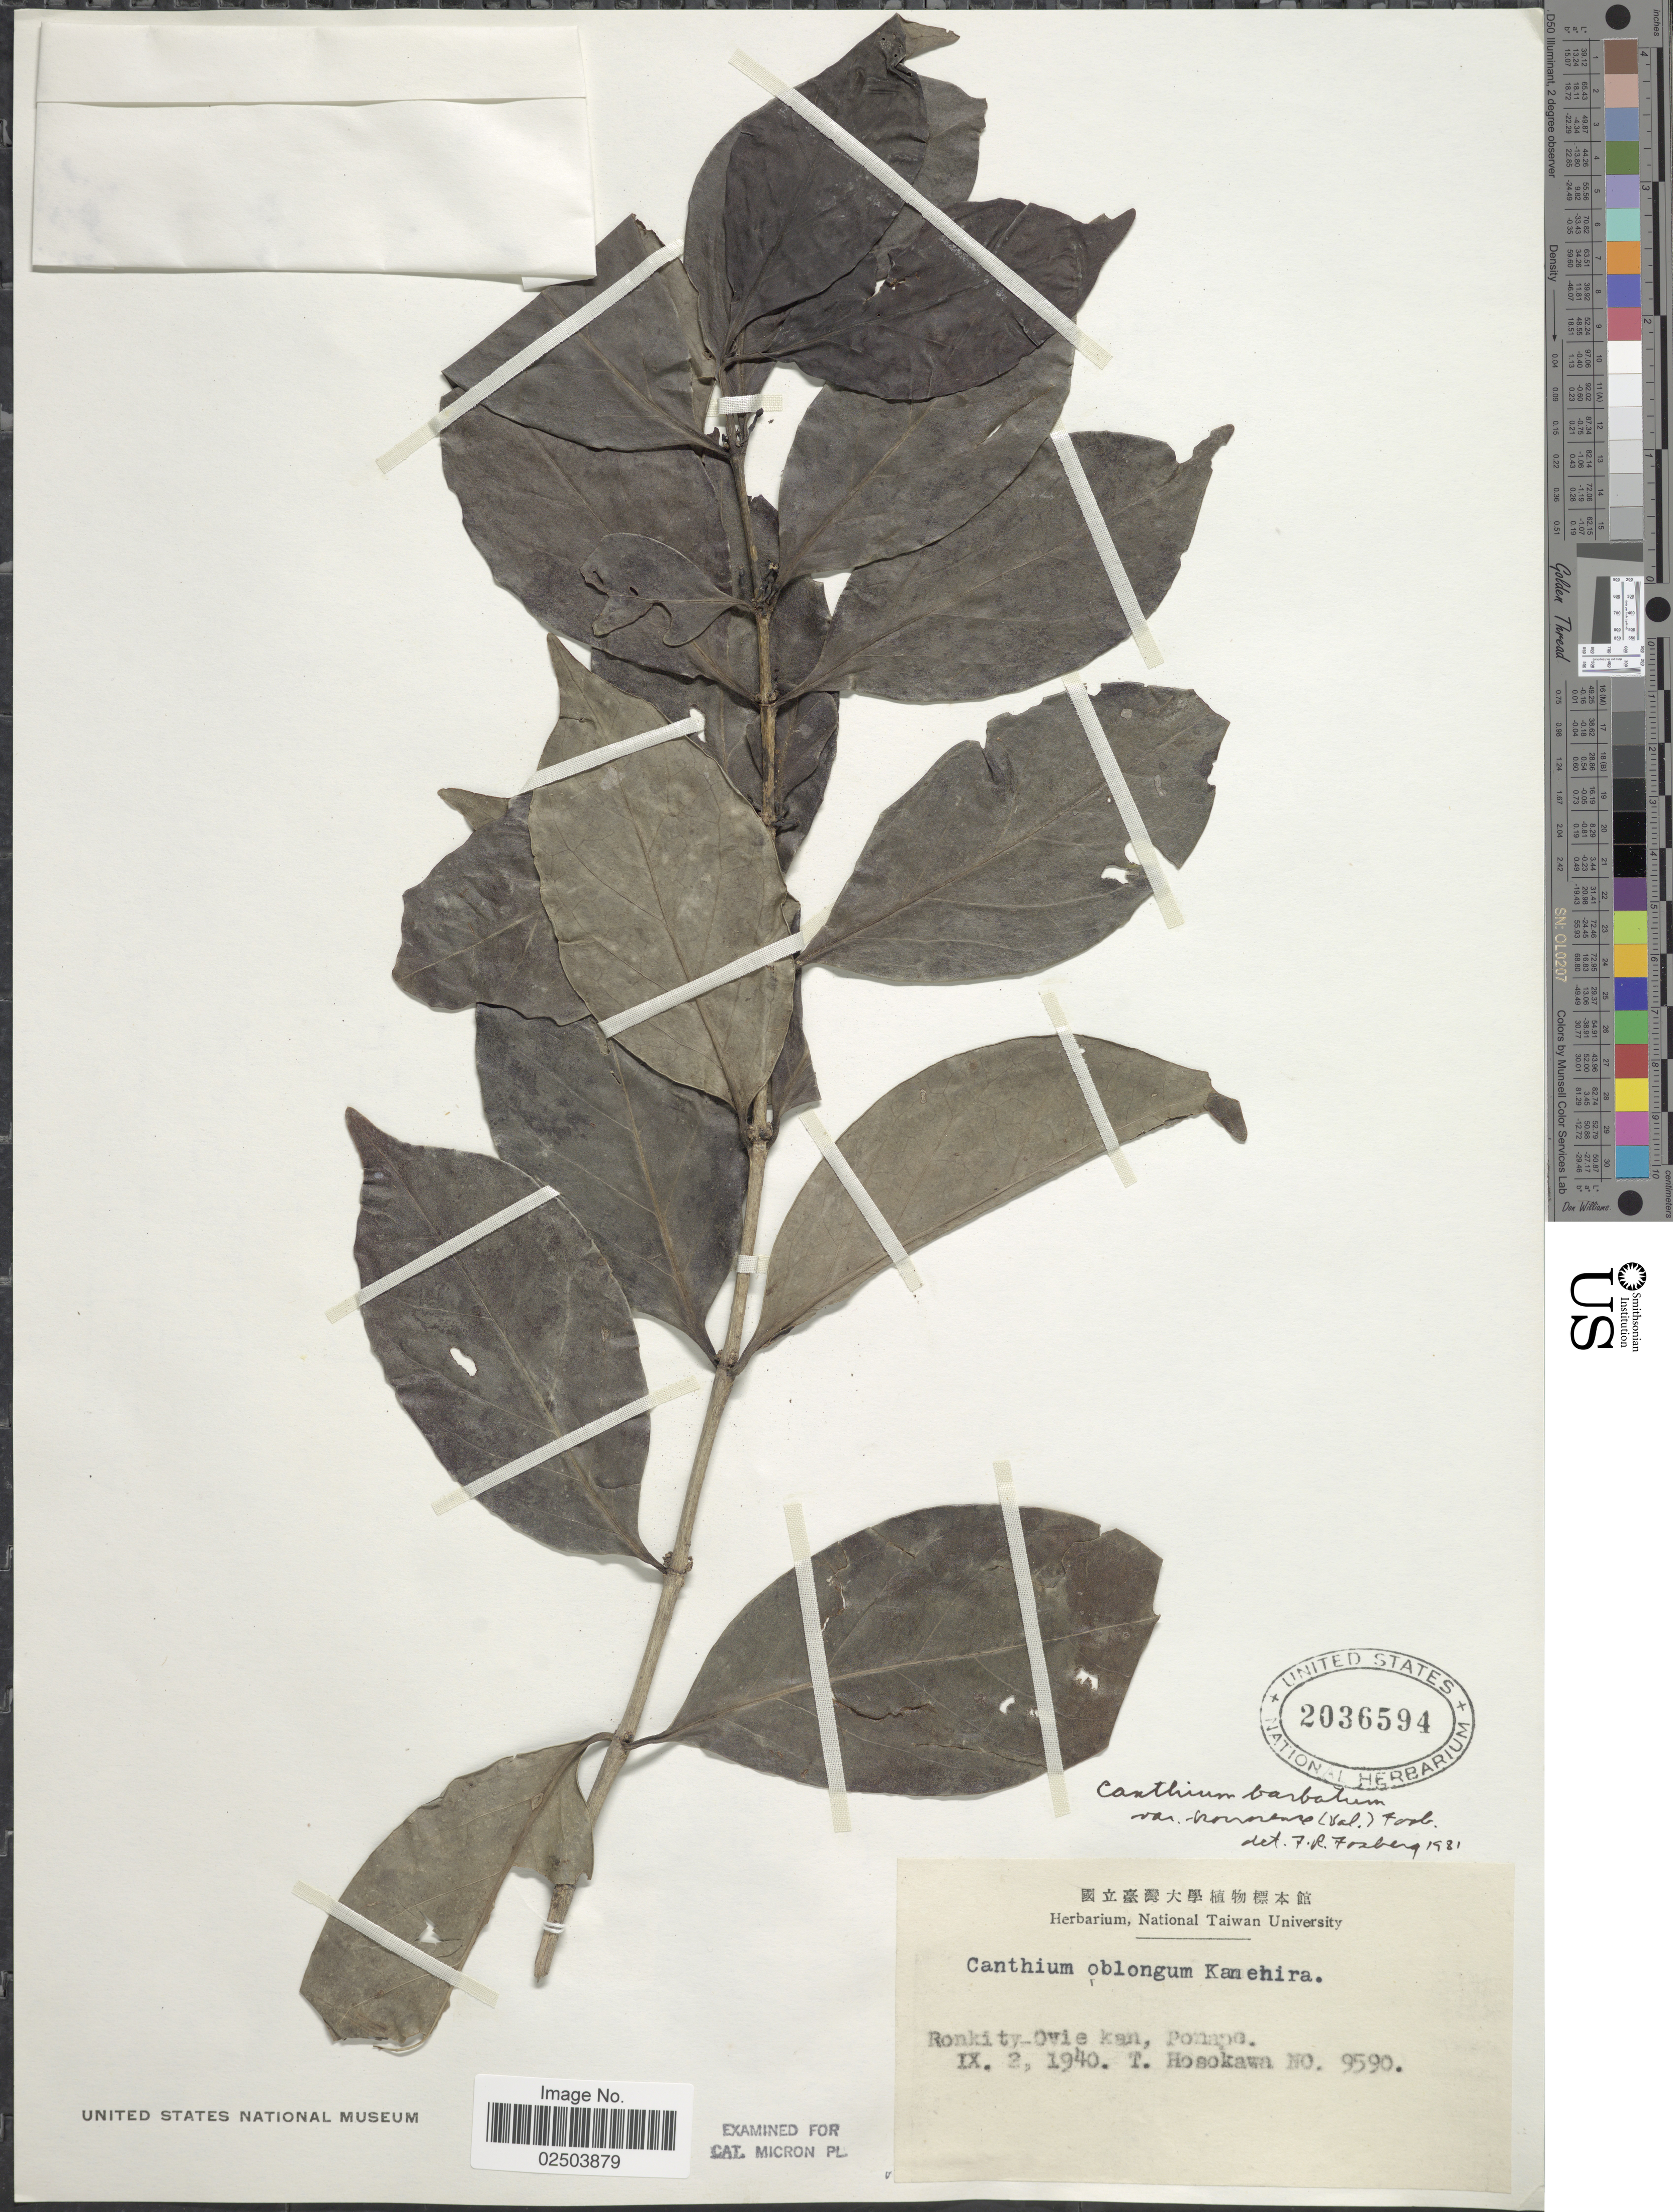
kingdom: Plantae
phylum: Tracheophyta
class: Magnoliopsida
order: Gentianales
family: Rubiaceae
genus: Cyclophyllum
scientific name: Cyclophyllum barbatum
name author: (G. Forst.) N. Hallé & J. Florence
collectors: T. Hosokawa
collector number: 9590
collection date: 1940-09-02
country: Micronesia, Federated States of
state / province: Pohnpei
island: Pohnpei [Ponape]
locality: Ronkity-Ovie kan, Ponape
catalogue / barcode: US 2036594